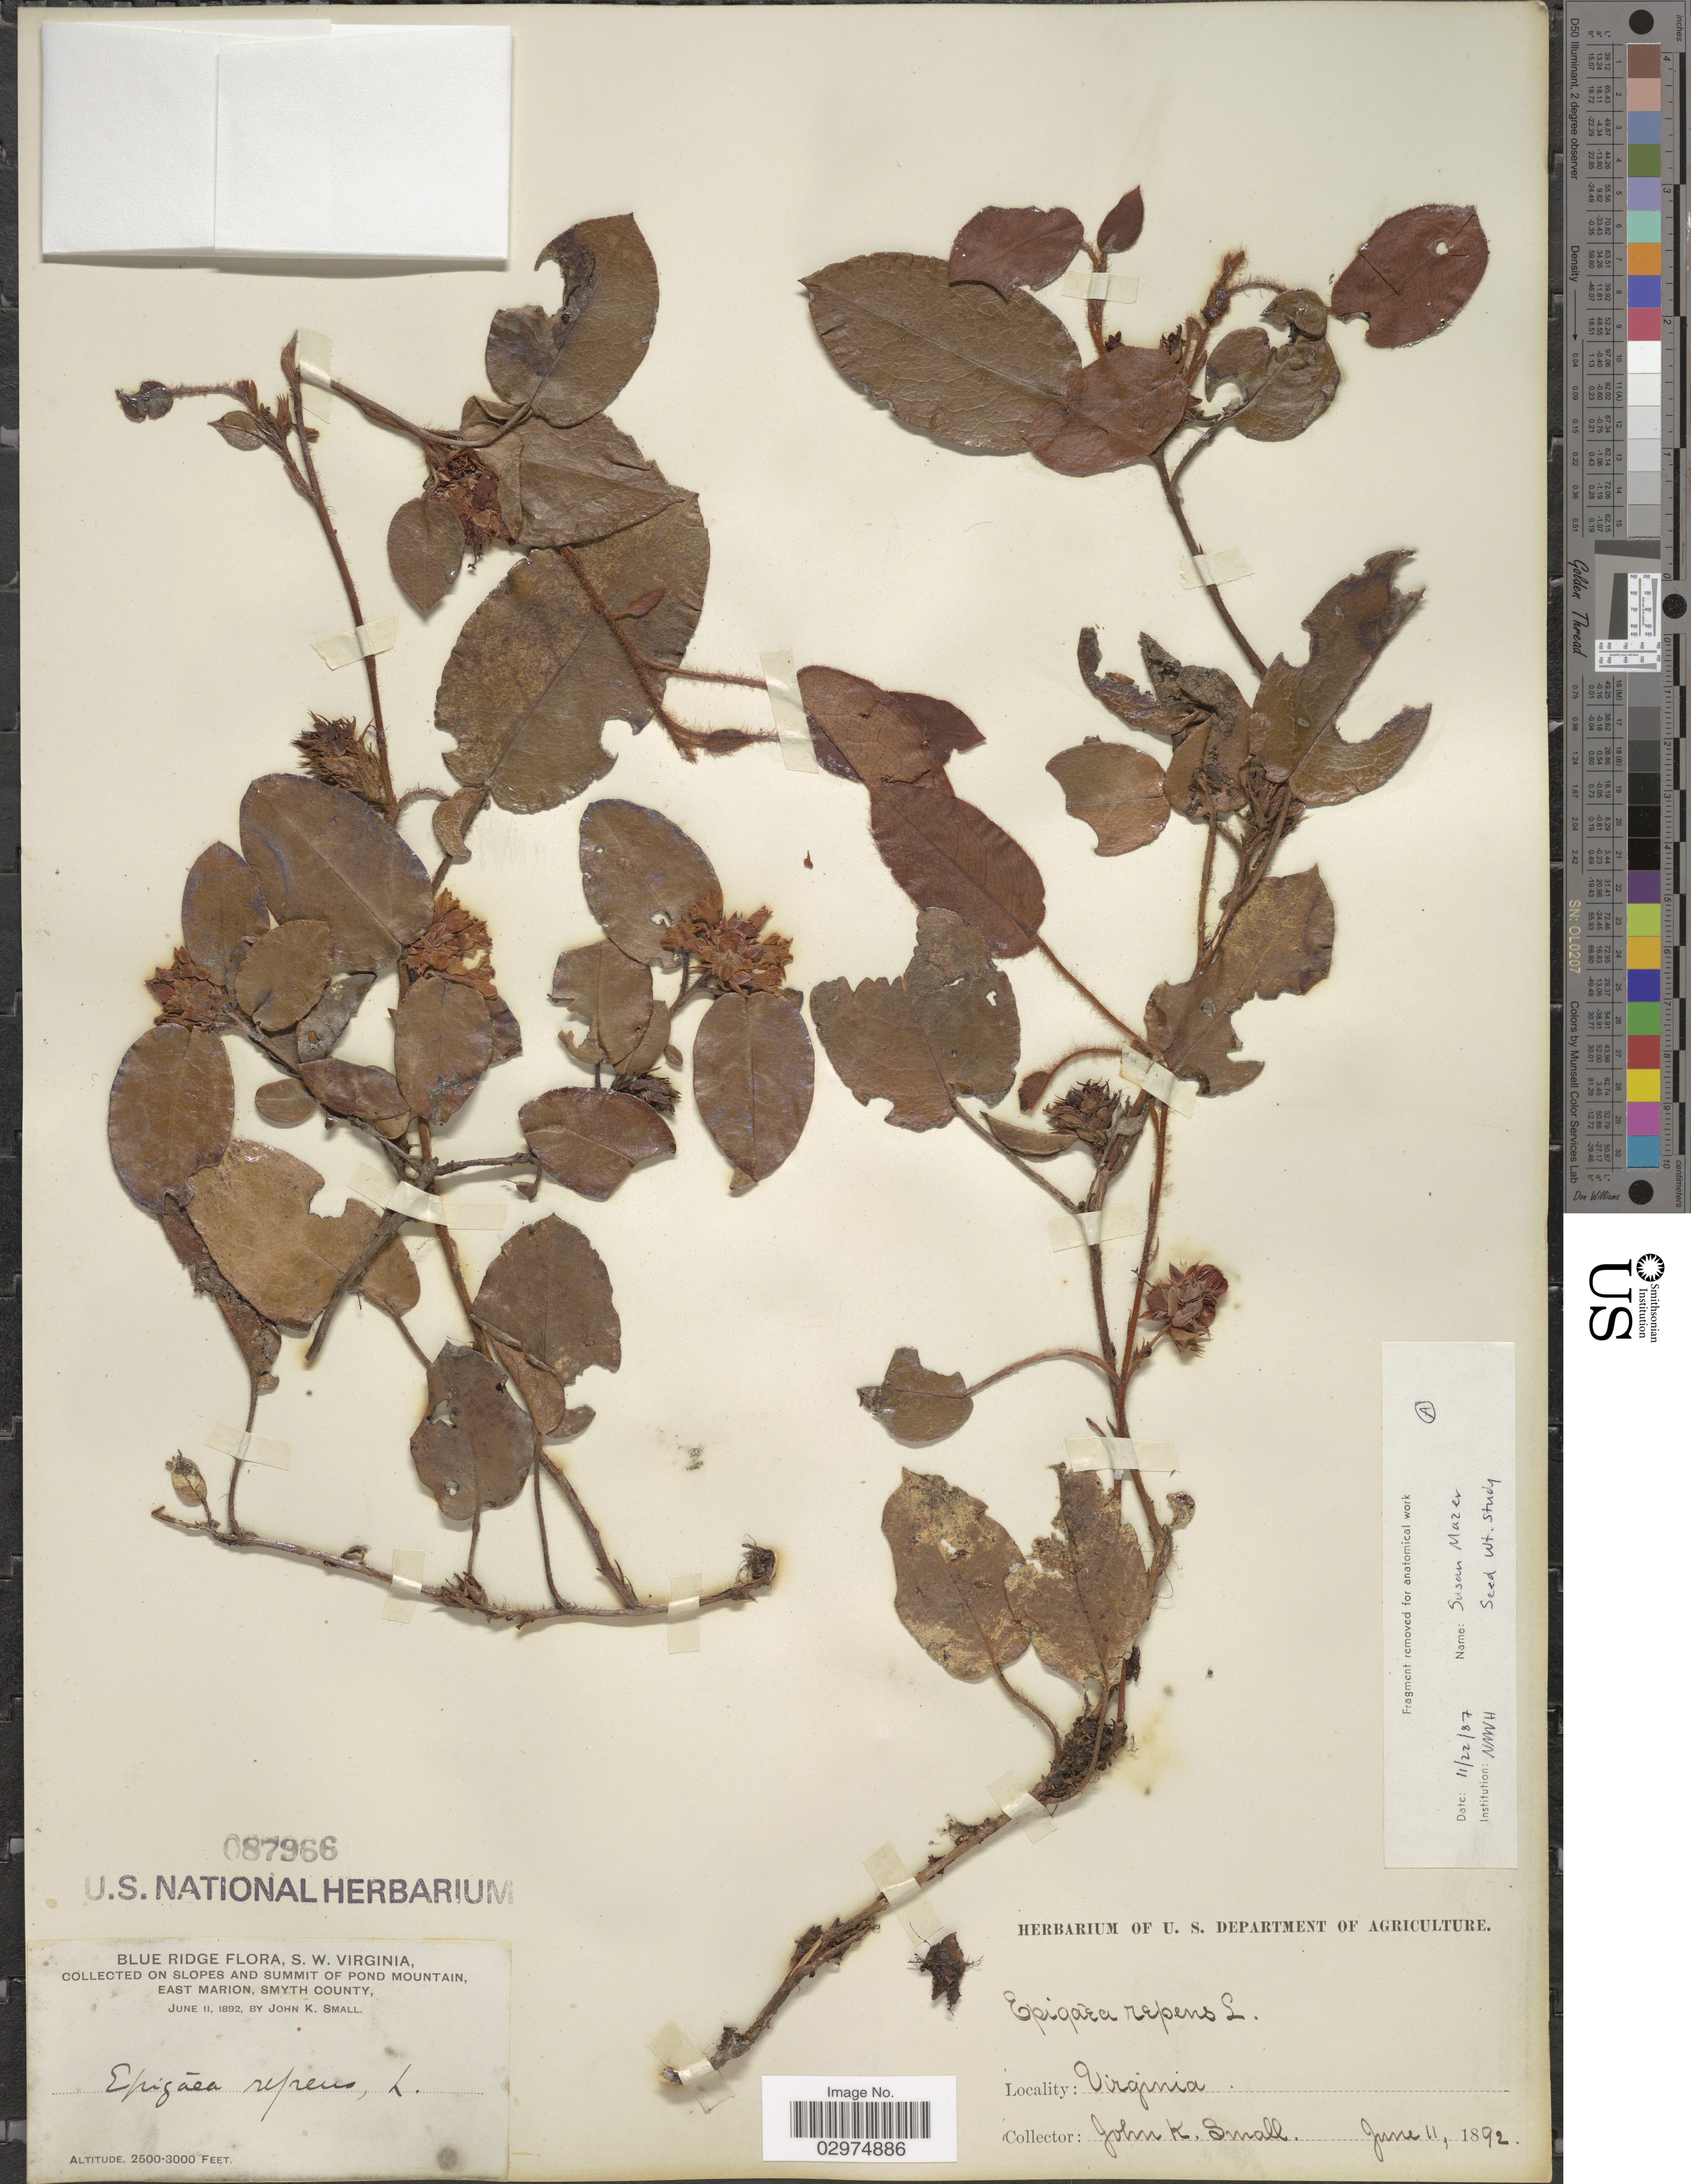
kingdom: Plantae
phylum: Tracheophyta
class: Magnoliopsida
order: Ericales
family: Ericaceae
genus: Epigaea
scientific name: Epigaea repens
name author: L.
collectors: J. K. Small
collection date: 1892-06-11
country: United States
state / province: Virginia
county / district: Smyth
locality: Blue Ridge, S.W. Virginia, on slopes and summit of Pond Mountain, East Marion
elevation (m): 762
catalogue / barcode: US 87966